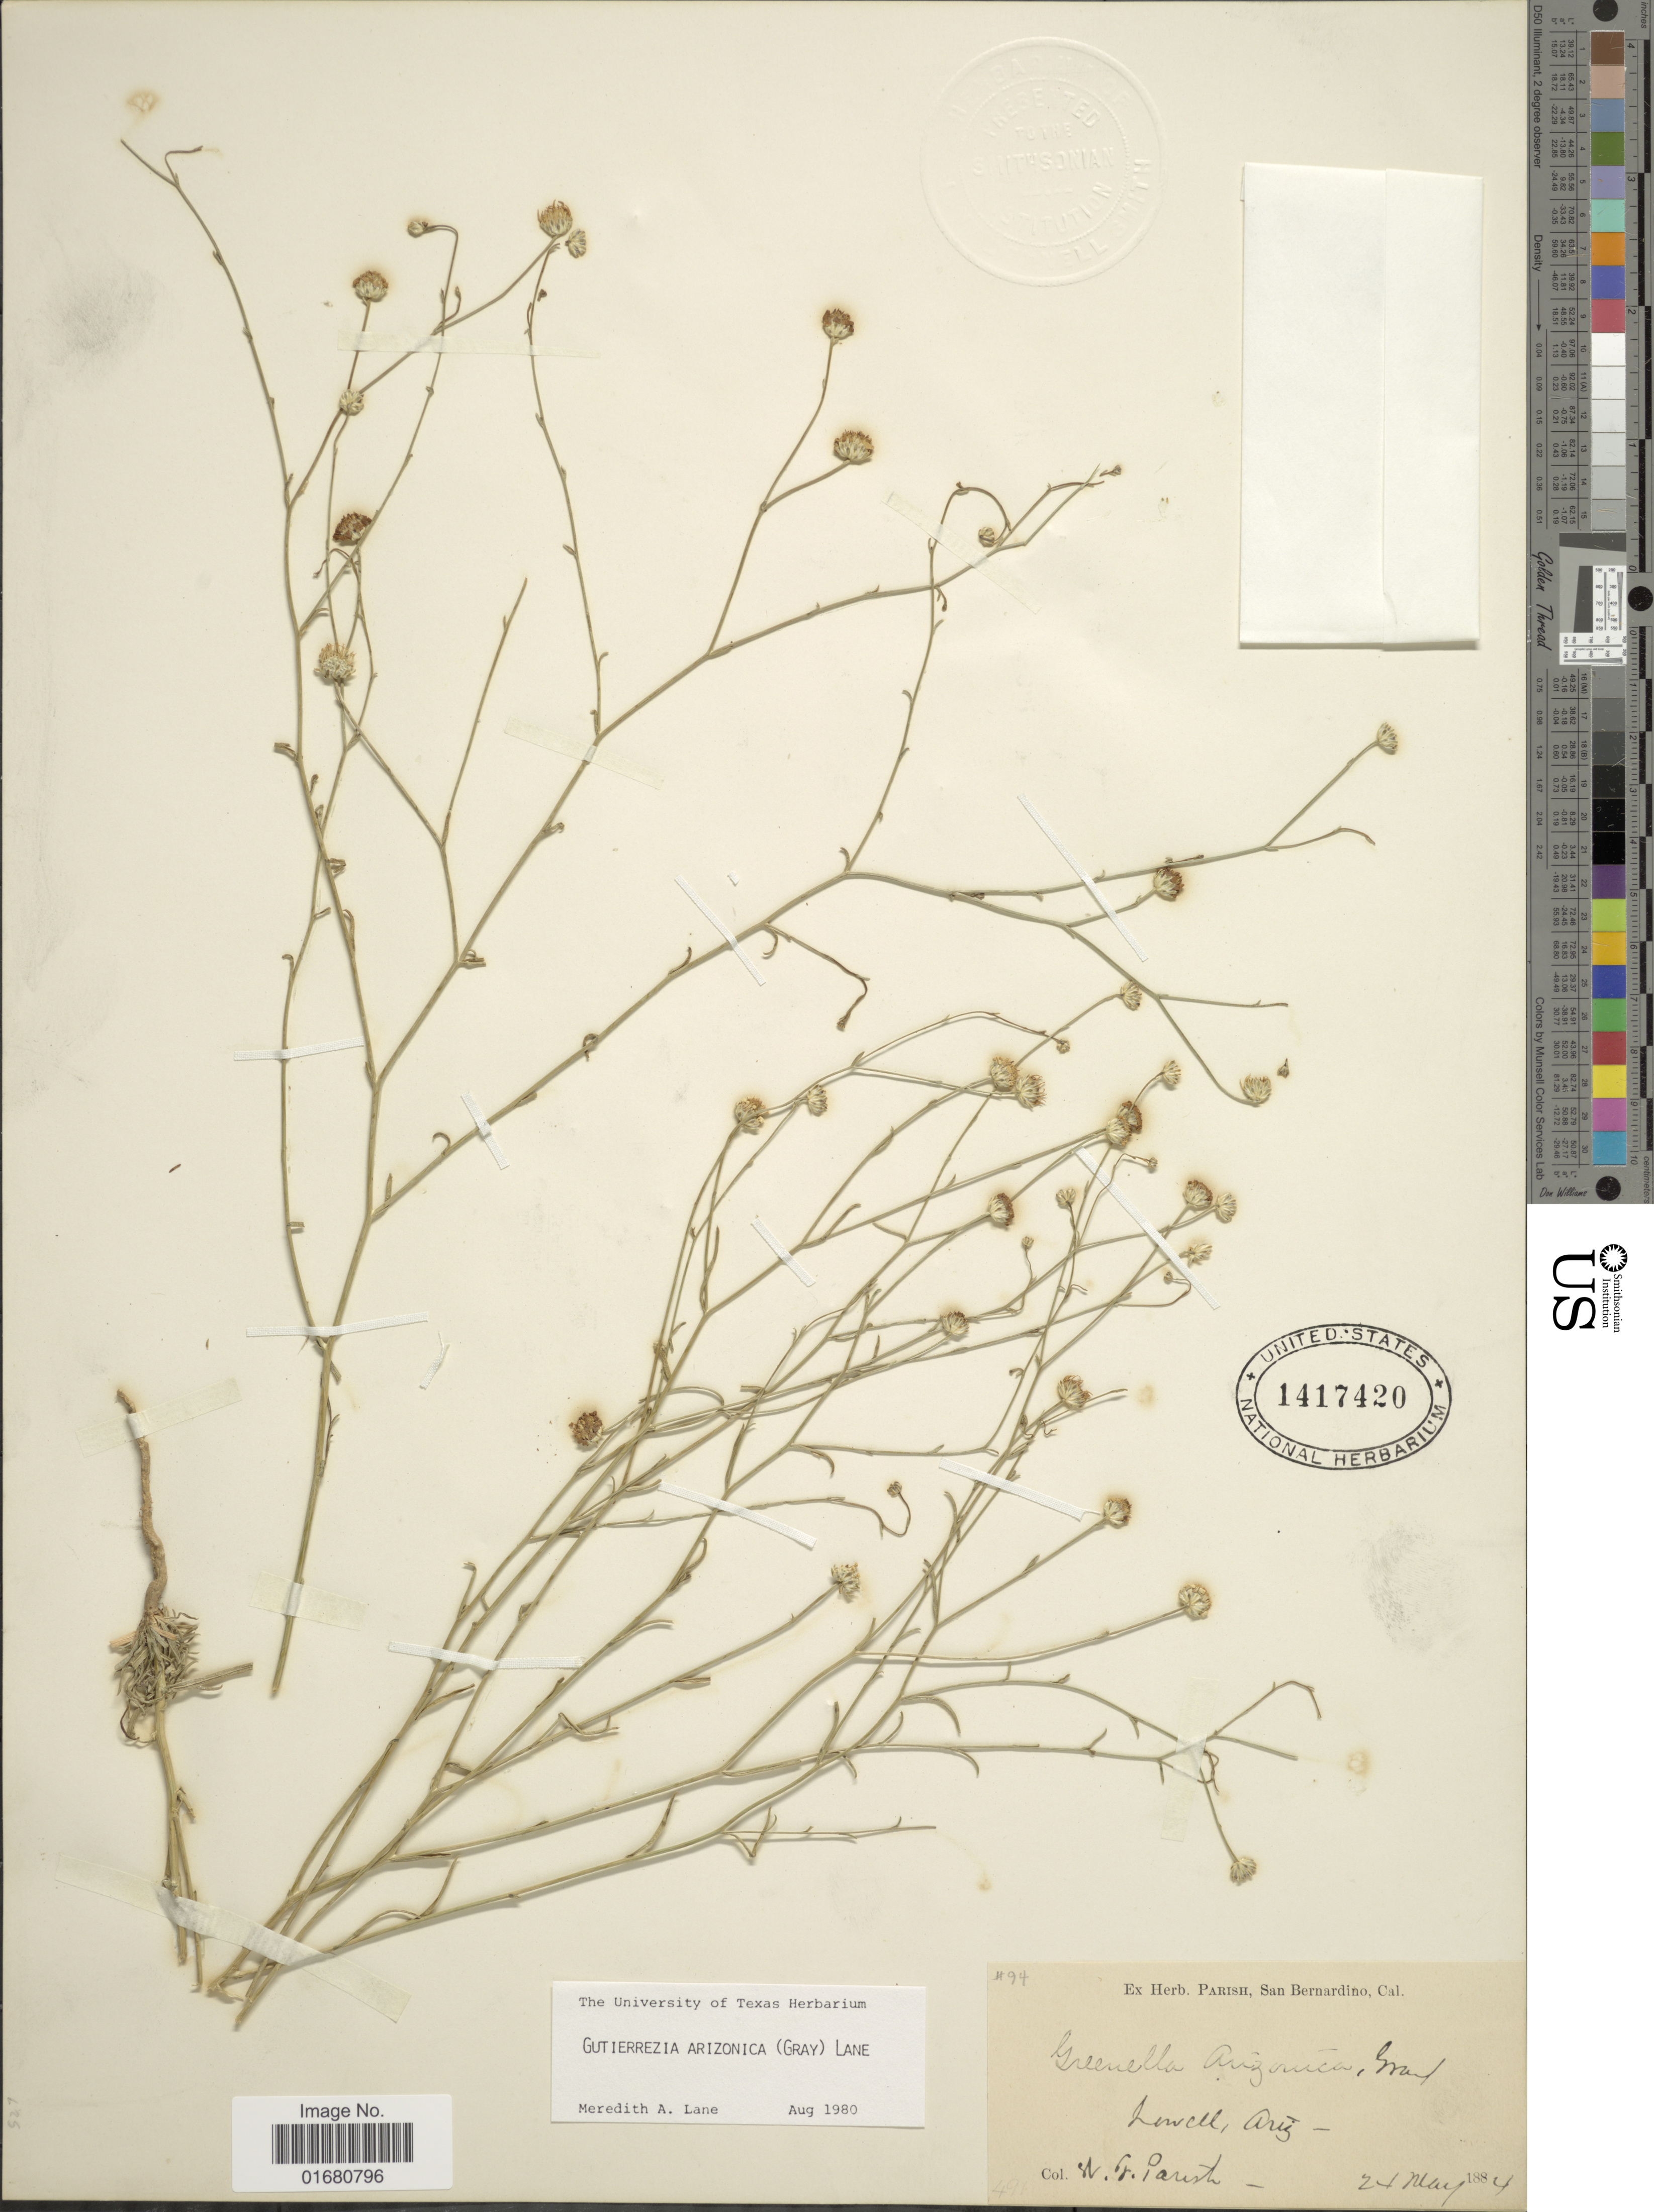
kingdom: Plantae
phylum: Tracheophyta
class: Magnoliopsida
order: Asterales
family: Asteraceae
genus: Gutierrezia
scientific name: Gutierrezia arizonica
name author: (A. Gray) M.A. Lane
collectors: W. F. Parish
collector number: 94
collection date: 1884-05-24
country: United States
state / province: Arizona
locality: Lowell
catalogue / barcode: US 1417420